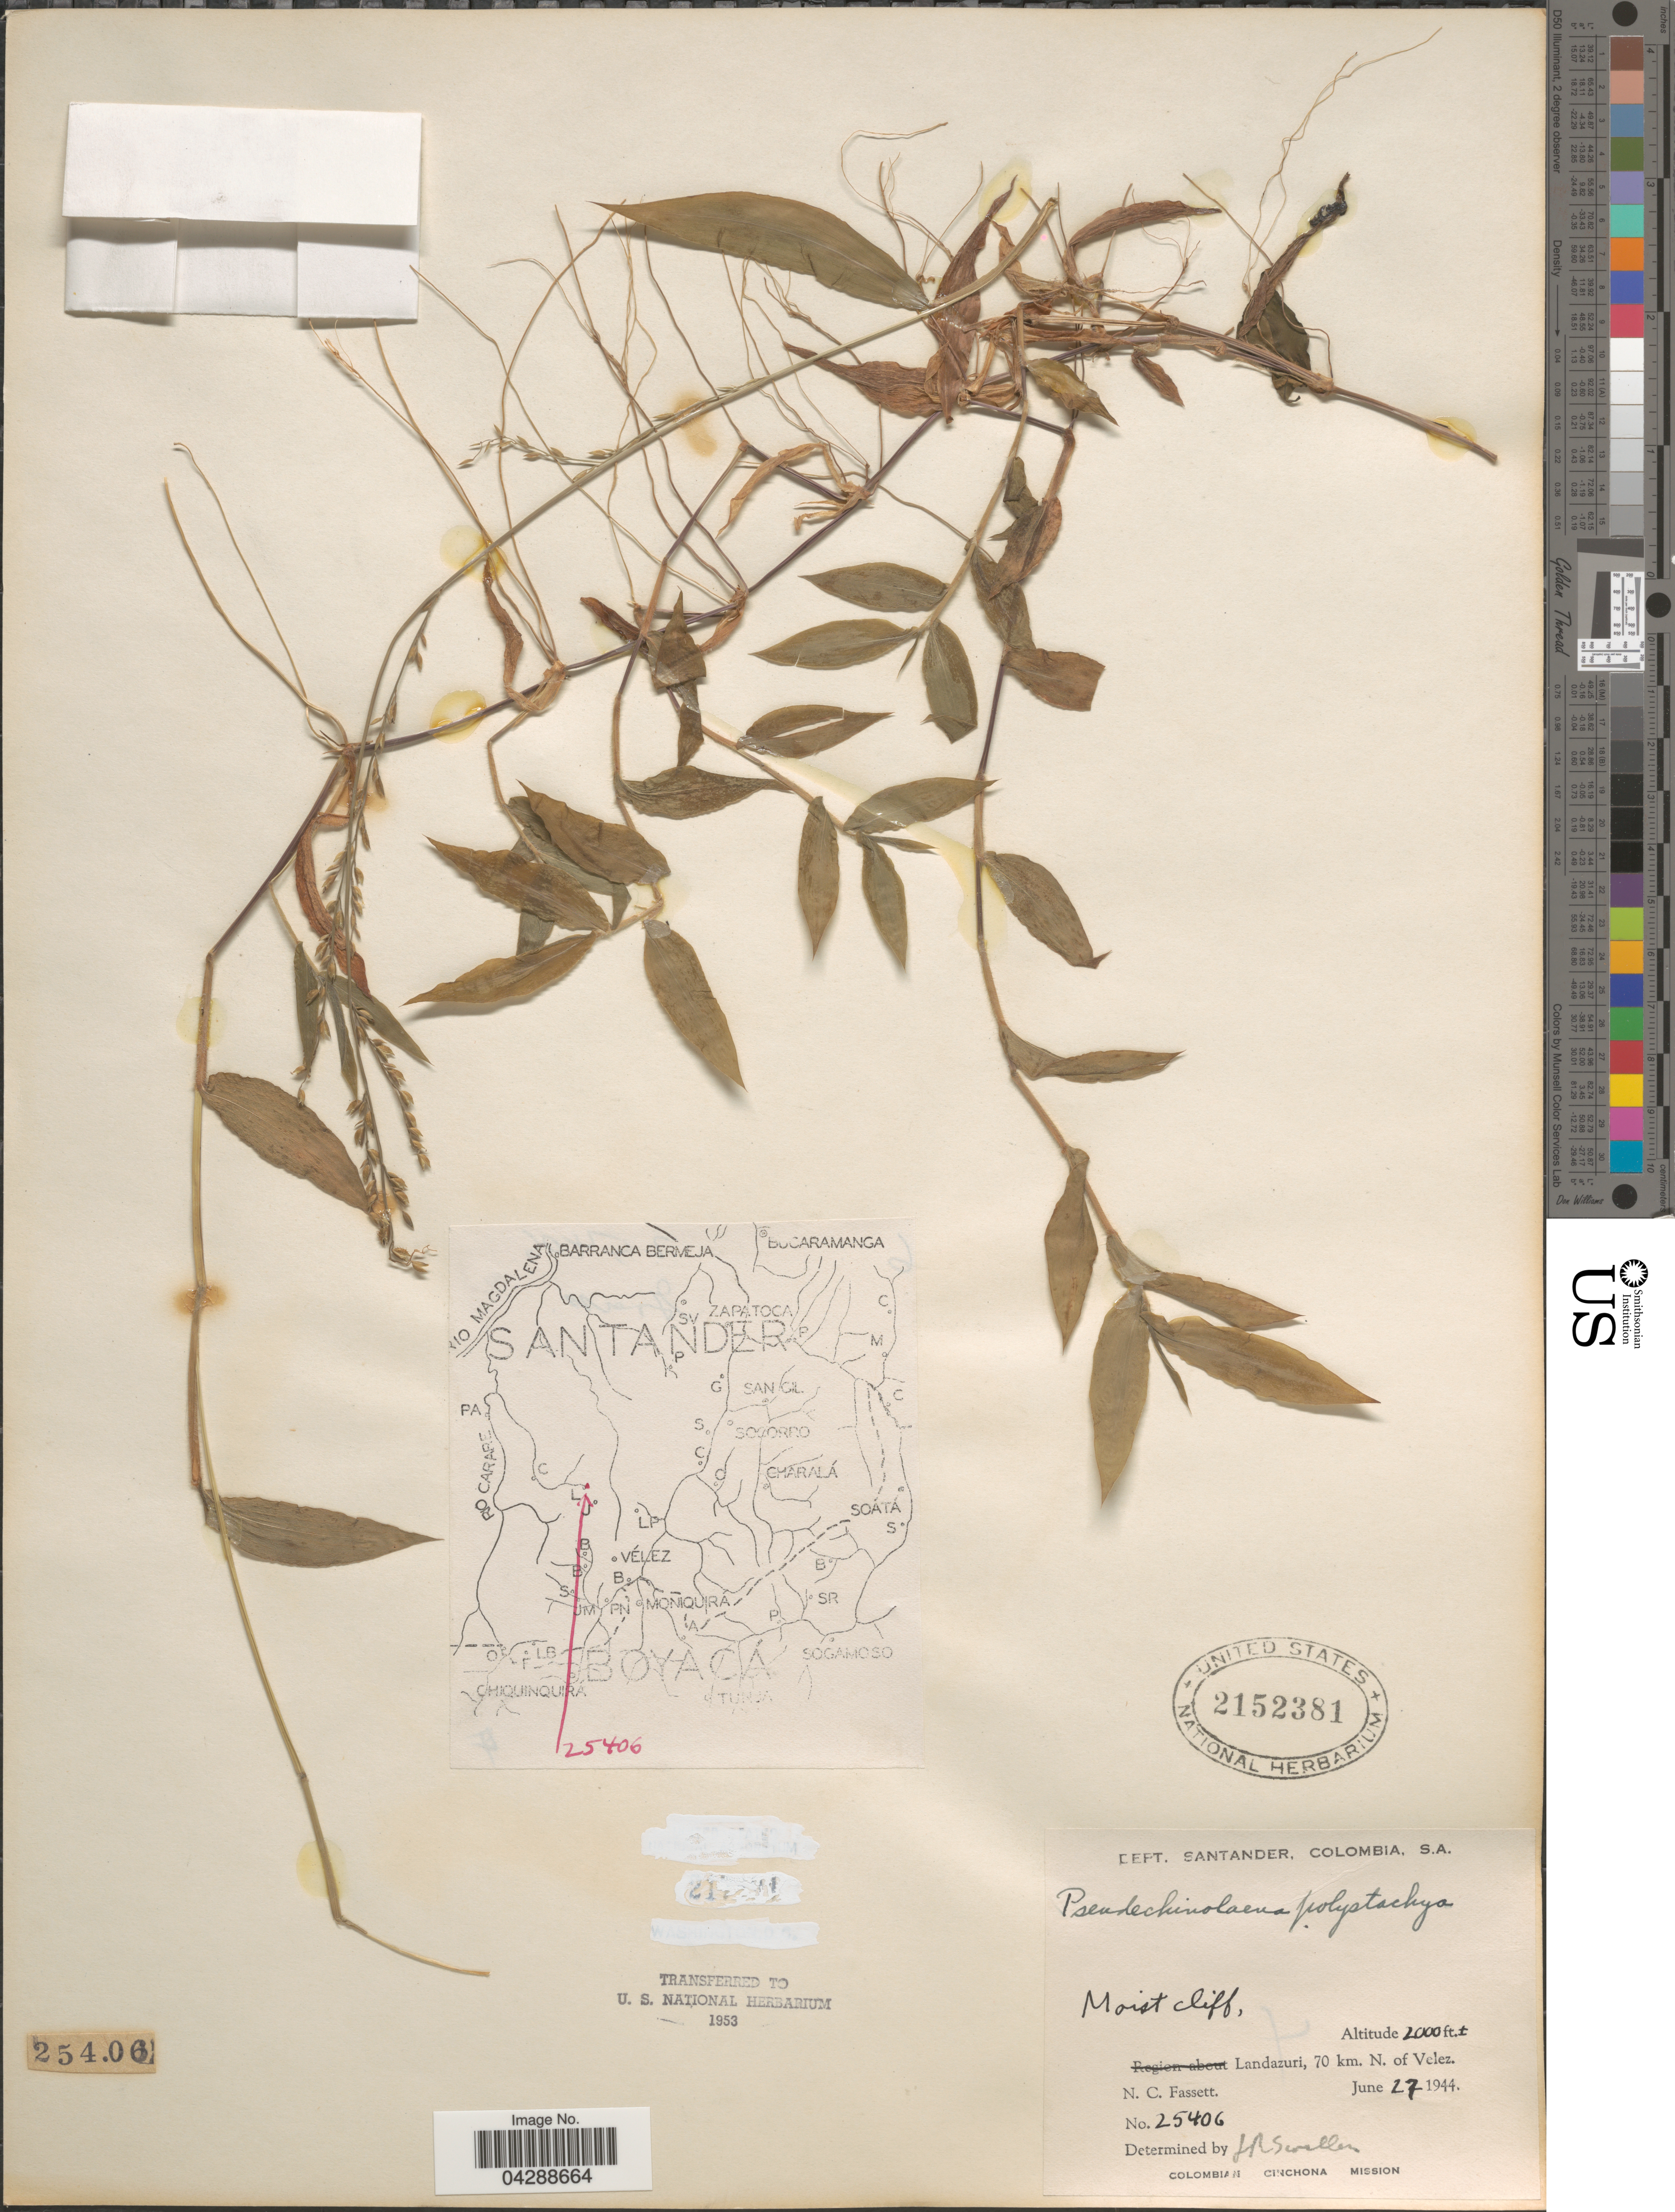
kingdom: Plantae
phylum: Tracheophyta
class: Liliopsida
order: Poales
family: Poaceae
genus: Pseudechinolaena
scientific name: Pseudechinolaena polystachya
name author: (Kunth) Stapf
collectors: N. C. Fassett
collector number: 25406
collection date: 1944-06-27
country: Colombia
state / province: Santander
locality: Dept. Santander. Landazuri, 70 km. N. of Velez.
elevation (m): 610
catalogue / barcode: US 2152381